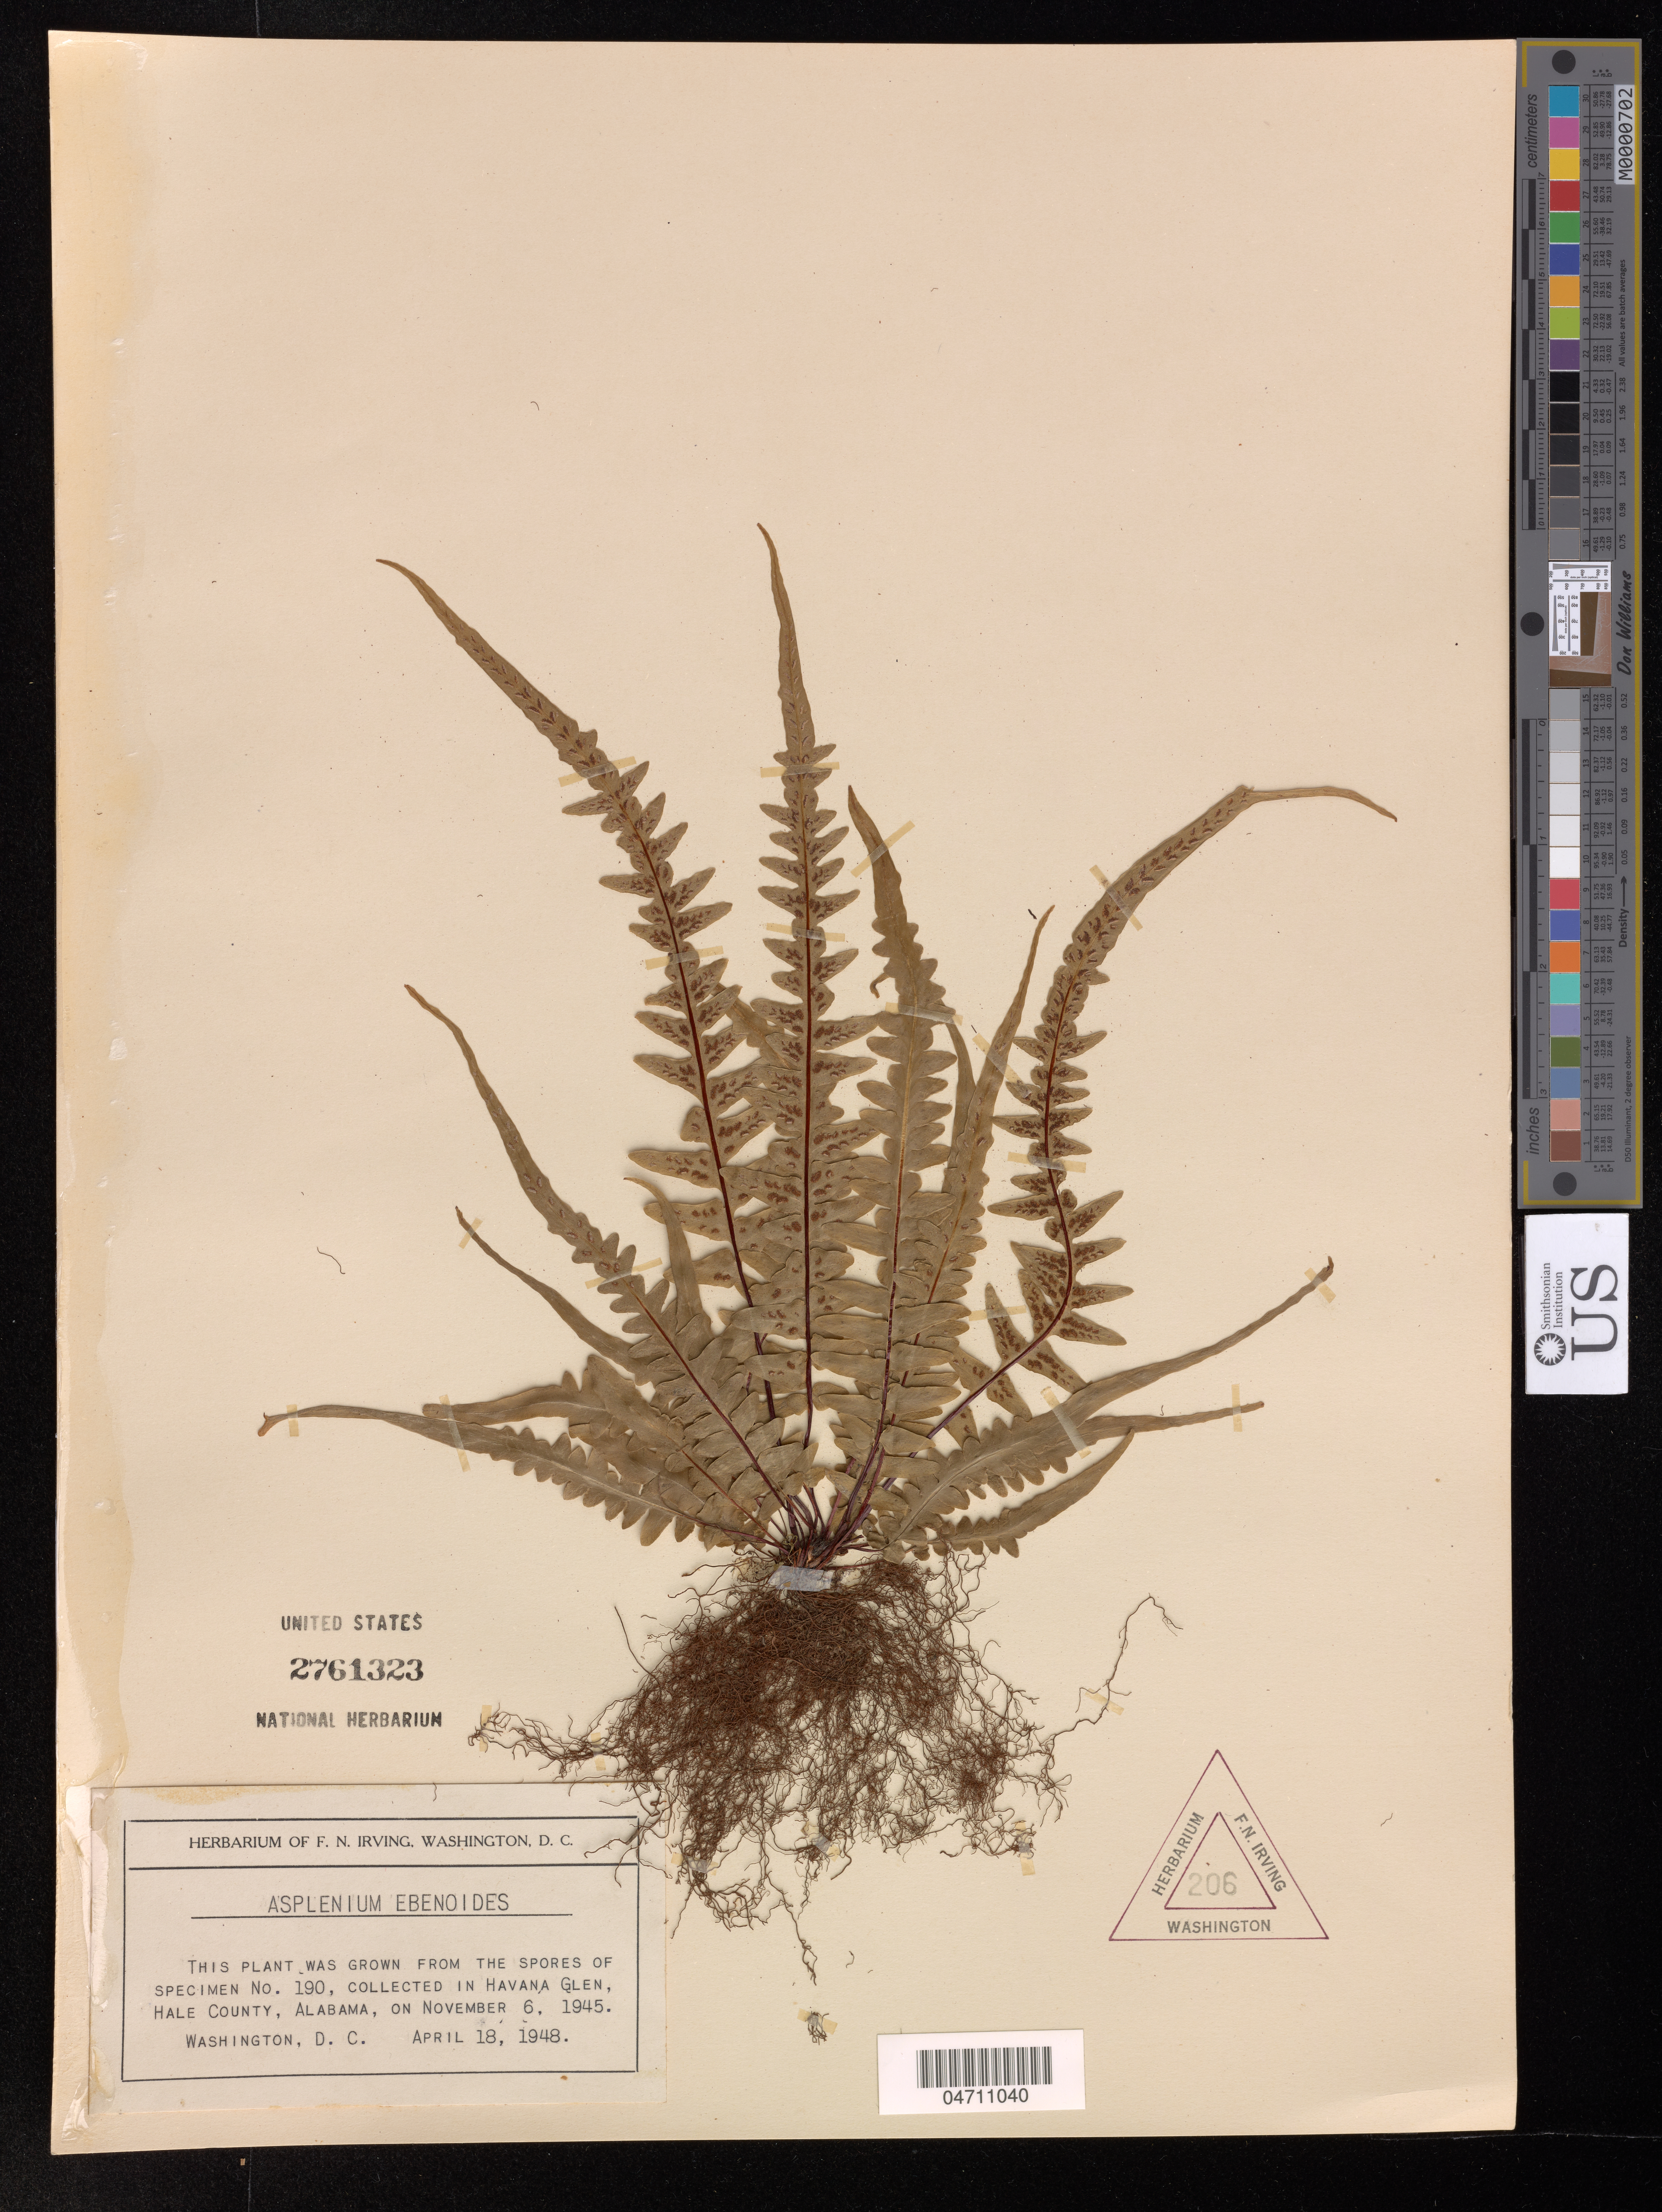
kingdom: Plantae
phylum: Tracheophyta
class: Polypodiopsida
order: Polypodiales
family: Aspleniaceae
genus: Asplenium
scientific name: Asplenium x ebenoides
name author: R.R. Scott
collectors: ex herb. F.N. Irving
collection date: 1945-11-06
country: United States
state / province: Alabama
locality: Havana Glen, Hale County.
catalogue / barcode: US 2761323